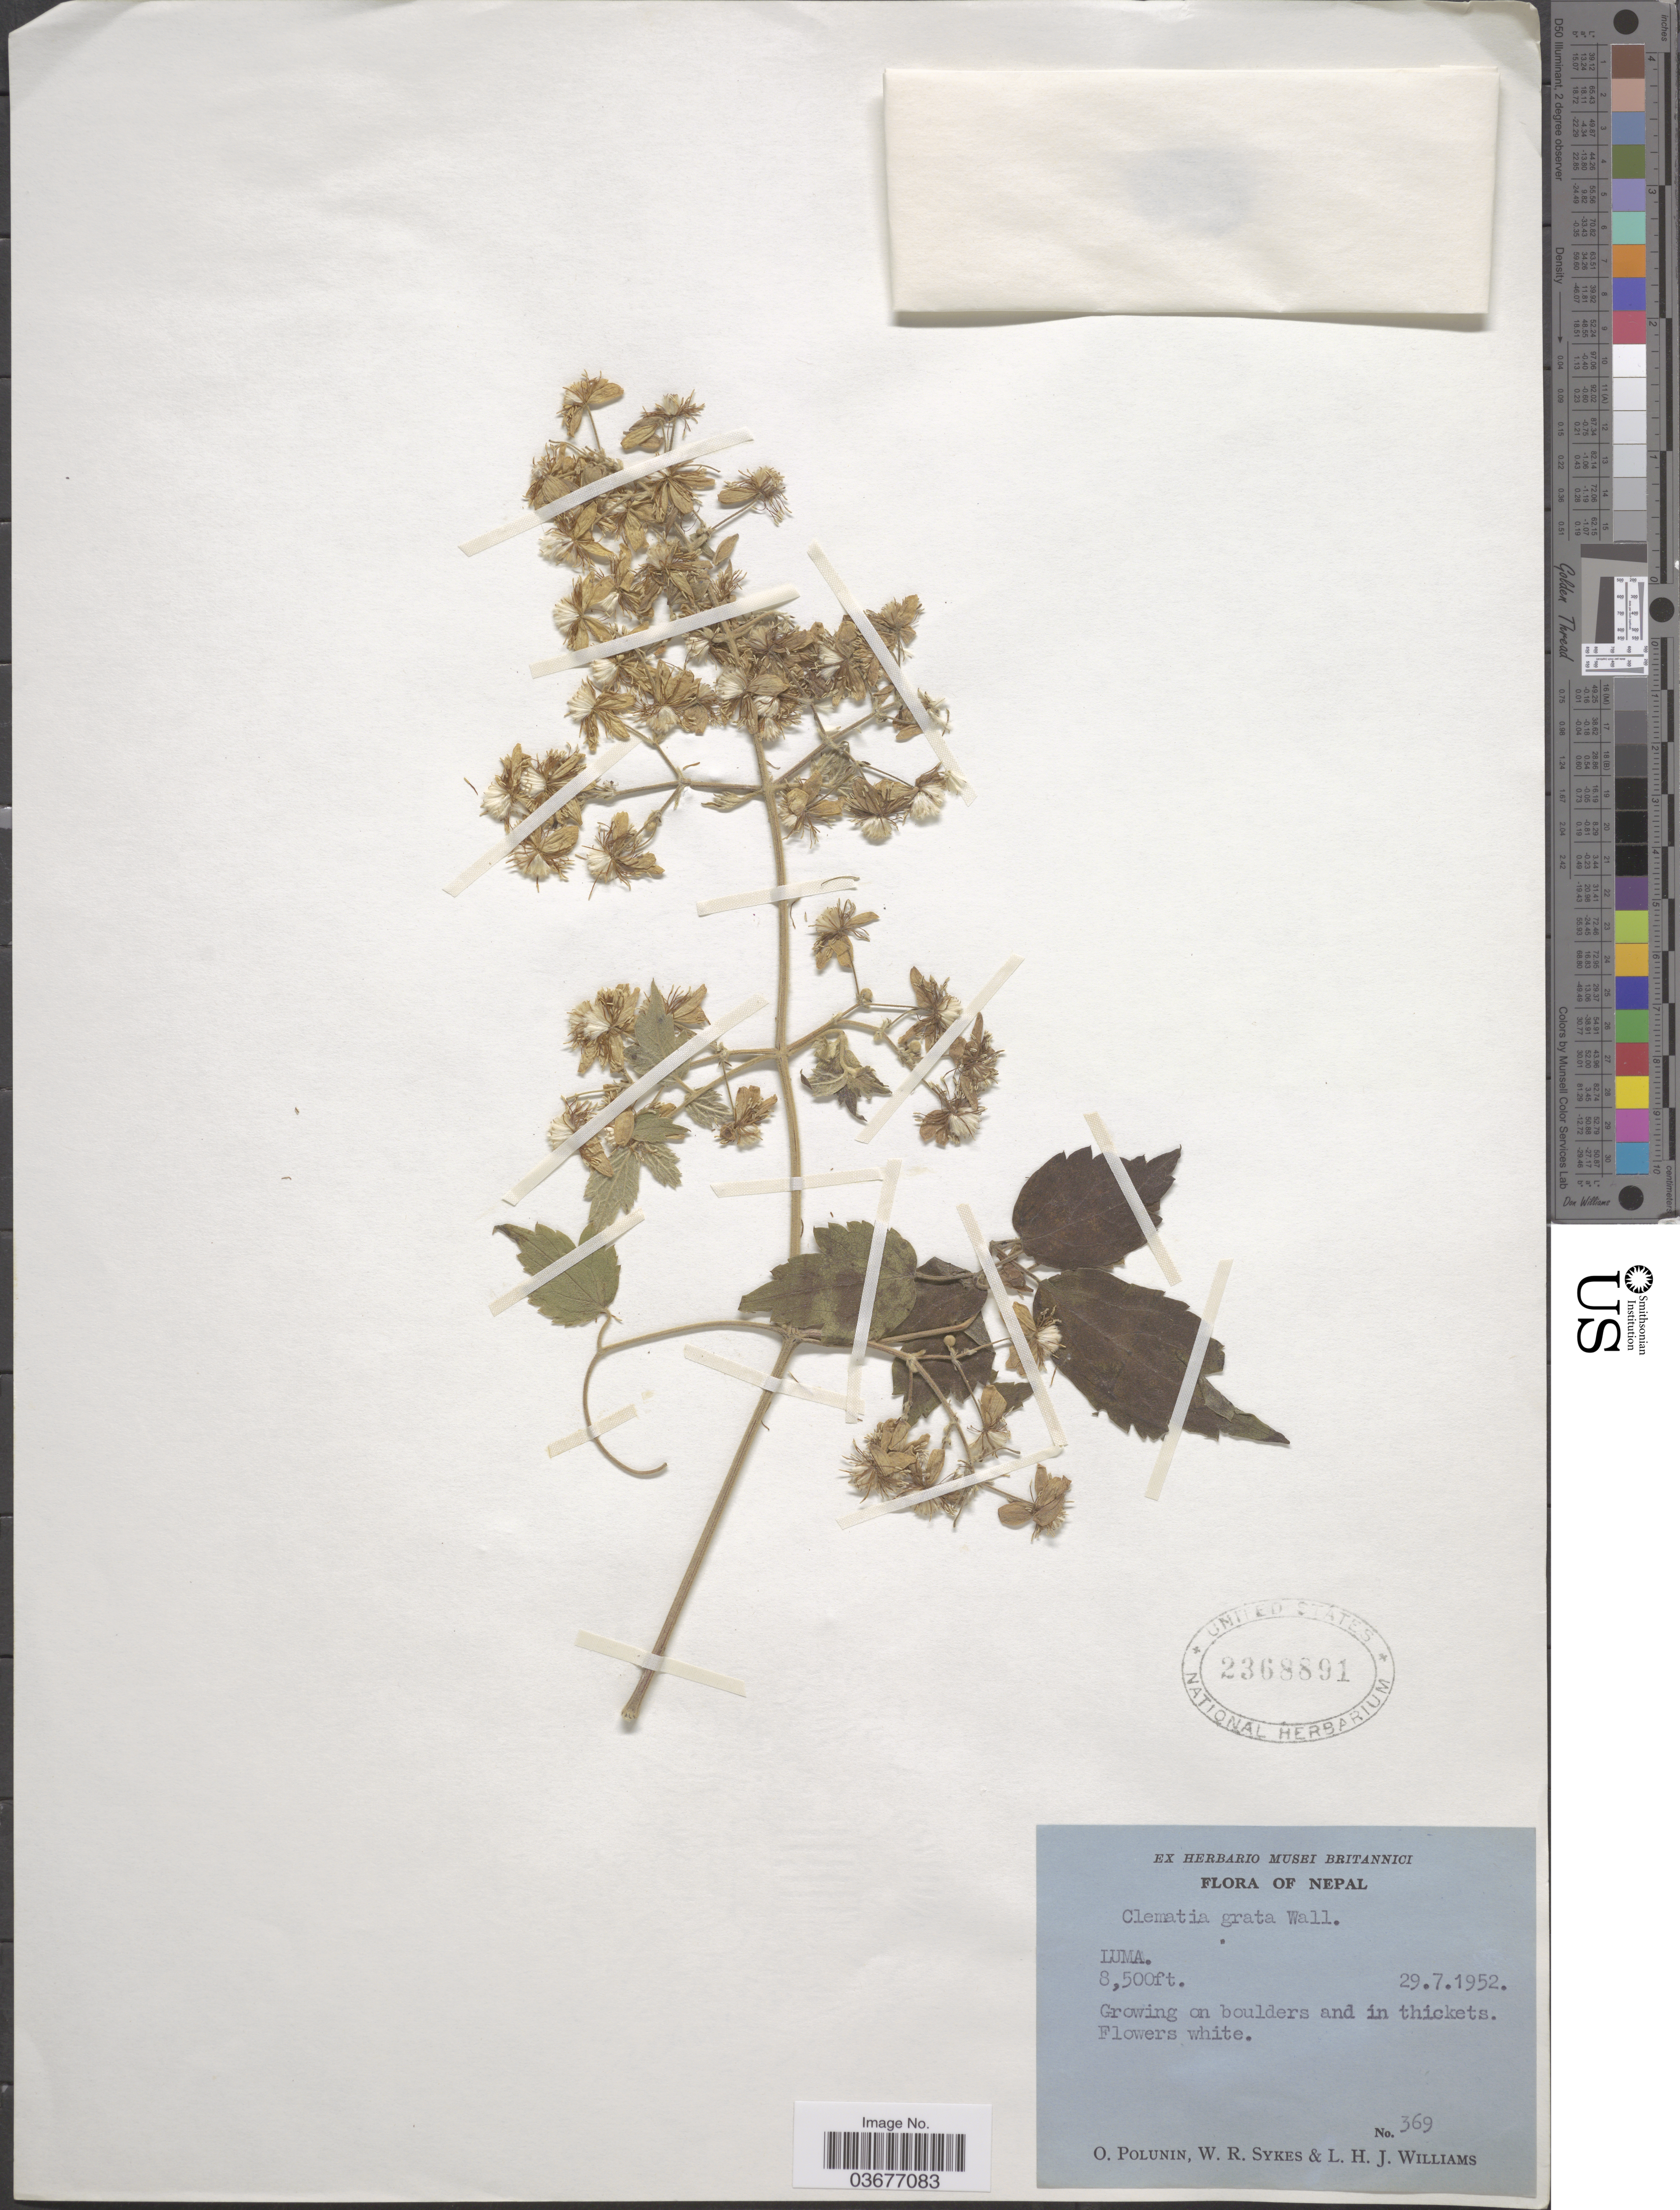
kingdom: Plantae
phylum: Tracheophyta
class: Magnoliopsida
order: Ranunculales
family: Ranunculaceae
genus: Clematis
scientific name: Clematis grata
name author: Wall.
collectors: O. V. Polunin, W. R. Sykes & L. H. J. Williams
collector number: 369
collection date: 1952-07-29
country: Nepal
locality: Luma.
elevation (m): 2591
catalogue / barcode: US 2368891